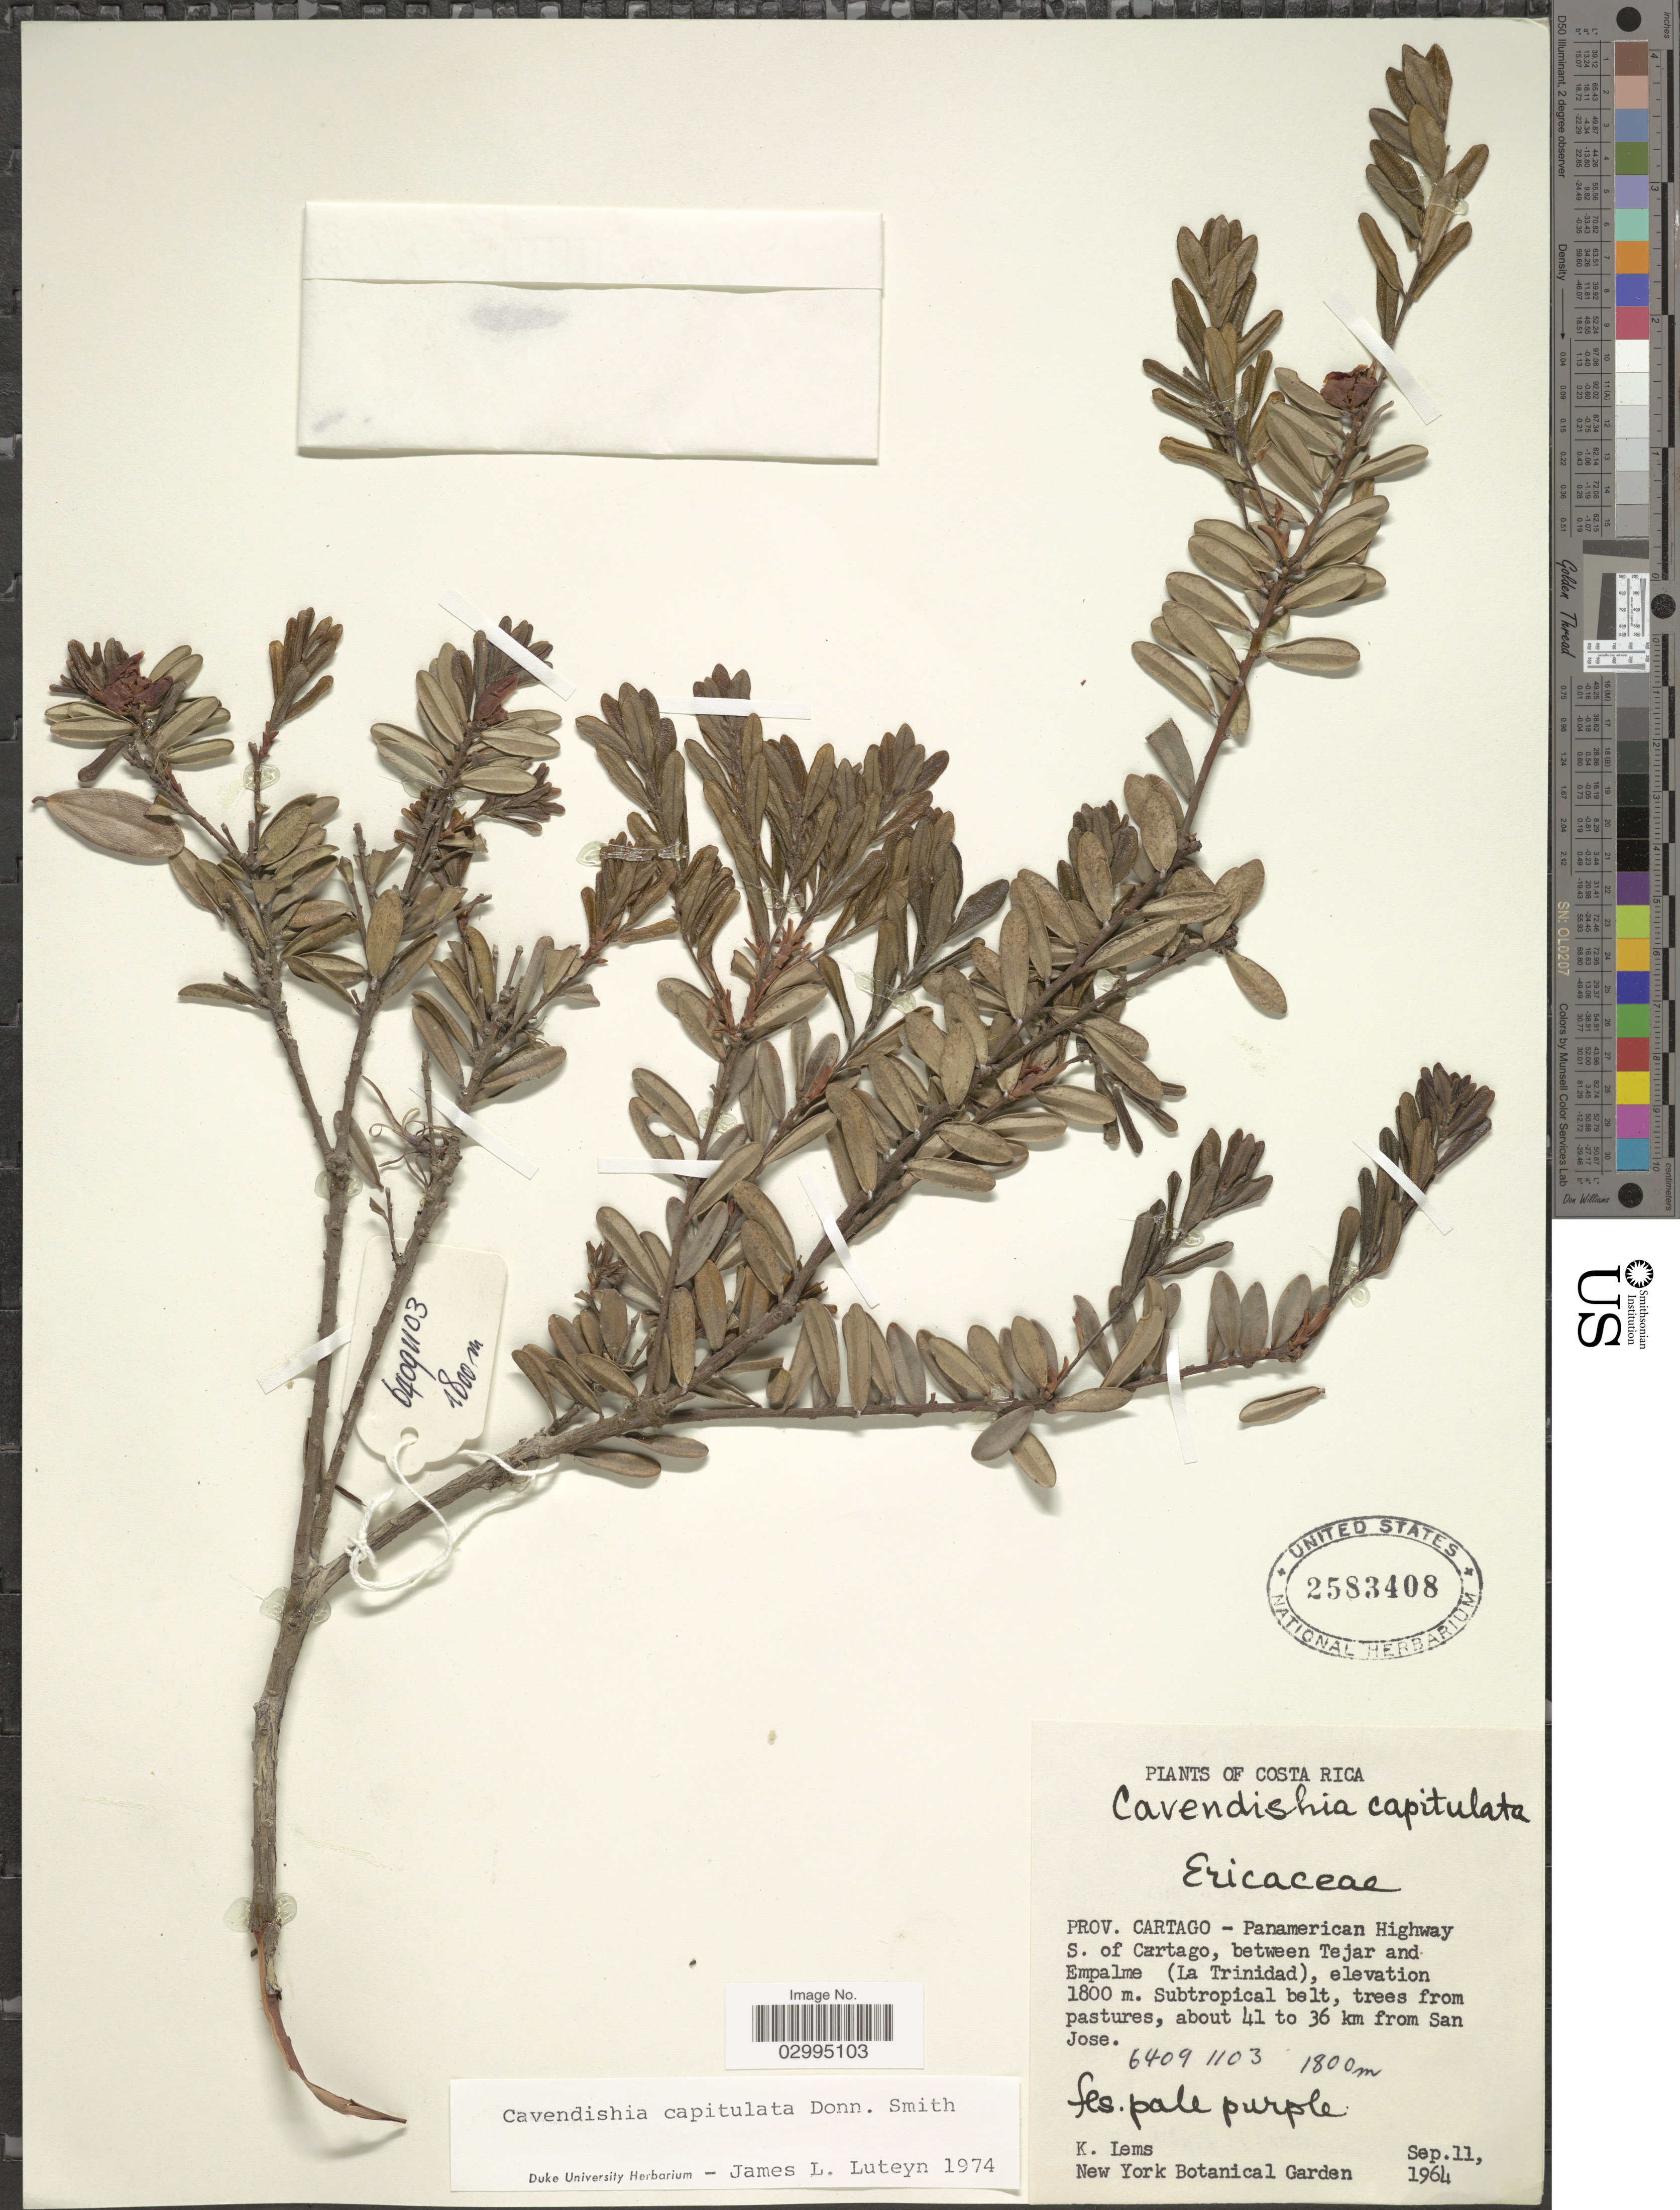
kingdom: Plantae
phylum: Tracheophyta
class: Magnoliopsida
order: Ericales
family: Ericaceae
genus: Cavendishia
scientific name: Cavendishia capitulata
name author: Donn. Sm.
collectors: K. Lems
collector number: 64091103 ?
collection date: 1964-09-11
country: Costa Rica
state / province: Cartago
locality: Prov. Cartago - Panamerican Highway S. of Cartago, between Tejar and Empalme (La Trinidad). About 41 to 36 km from San Jose.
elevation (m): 1800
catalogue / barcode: US 2583408